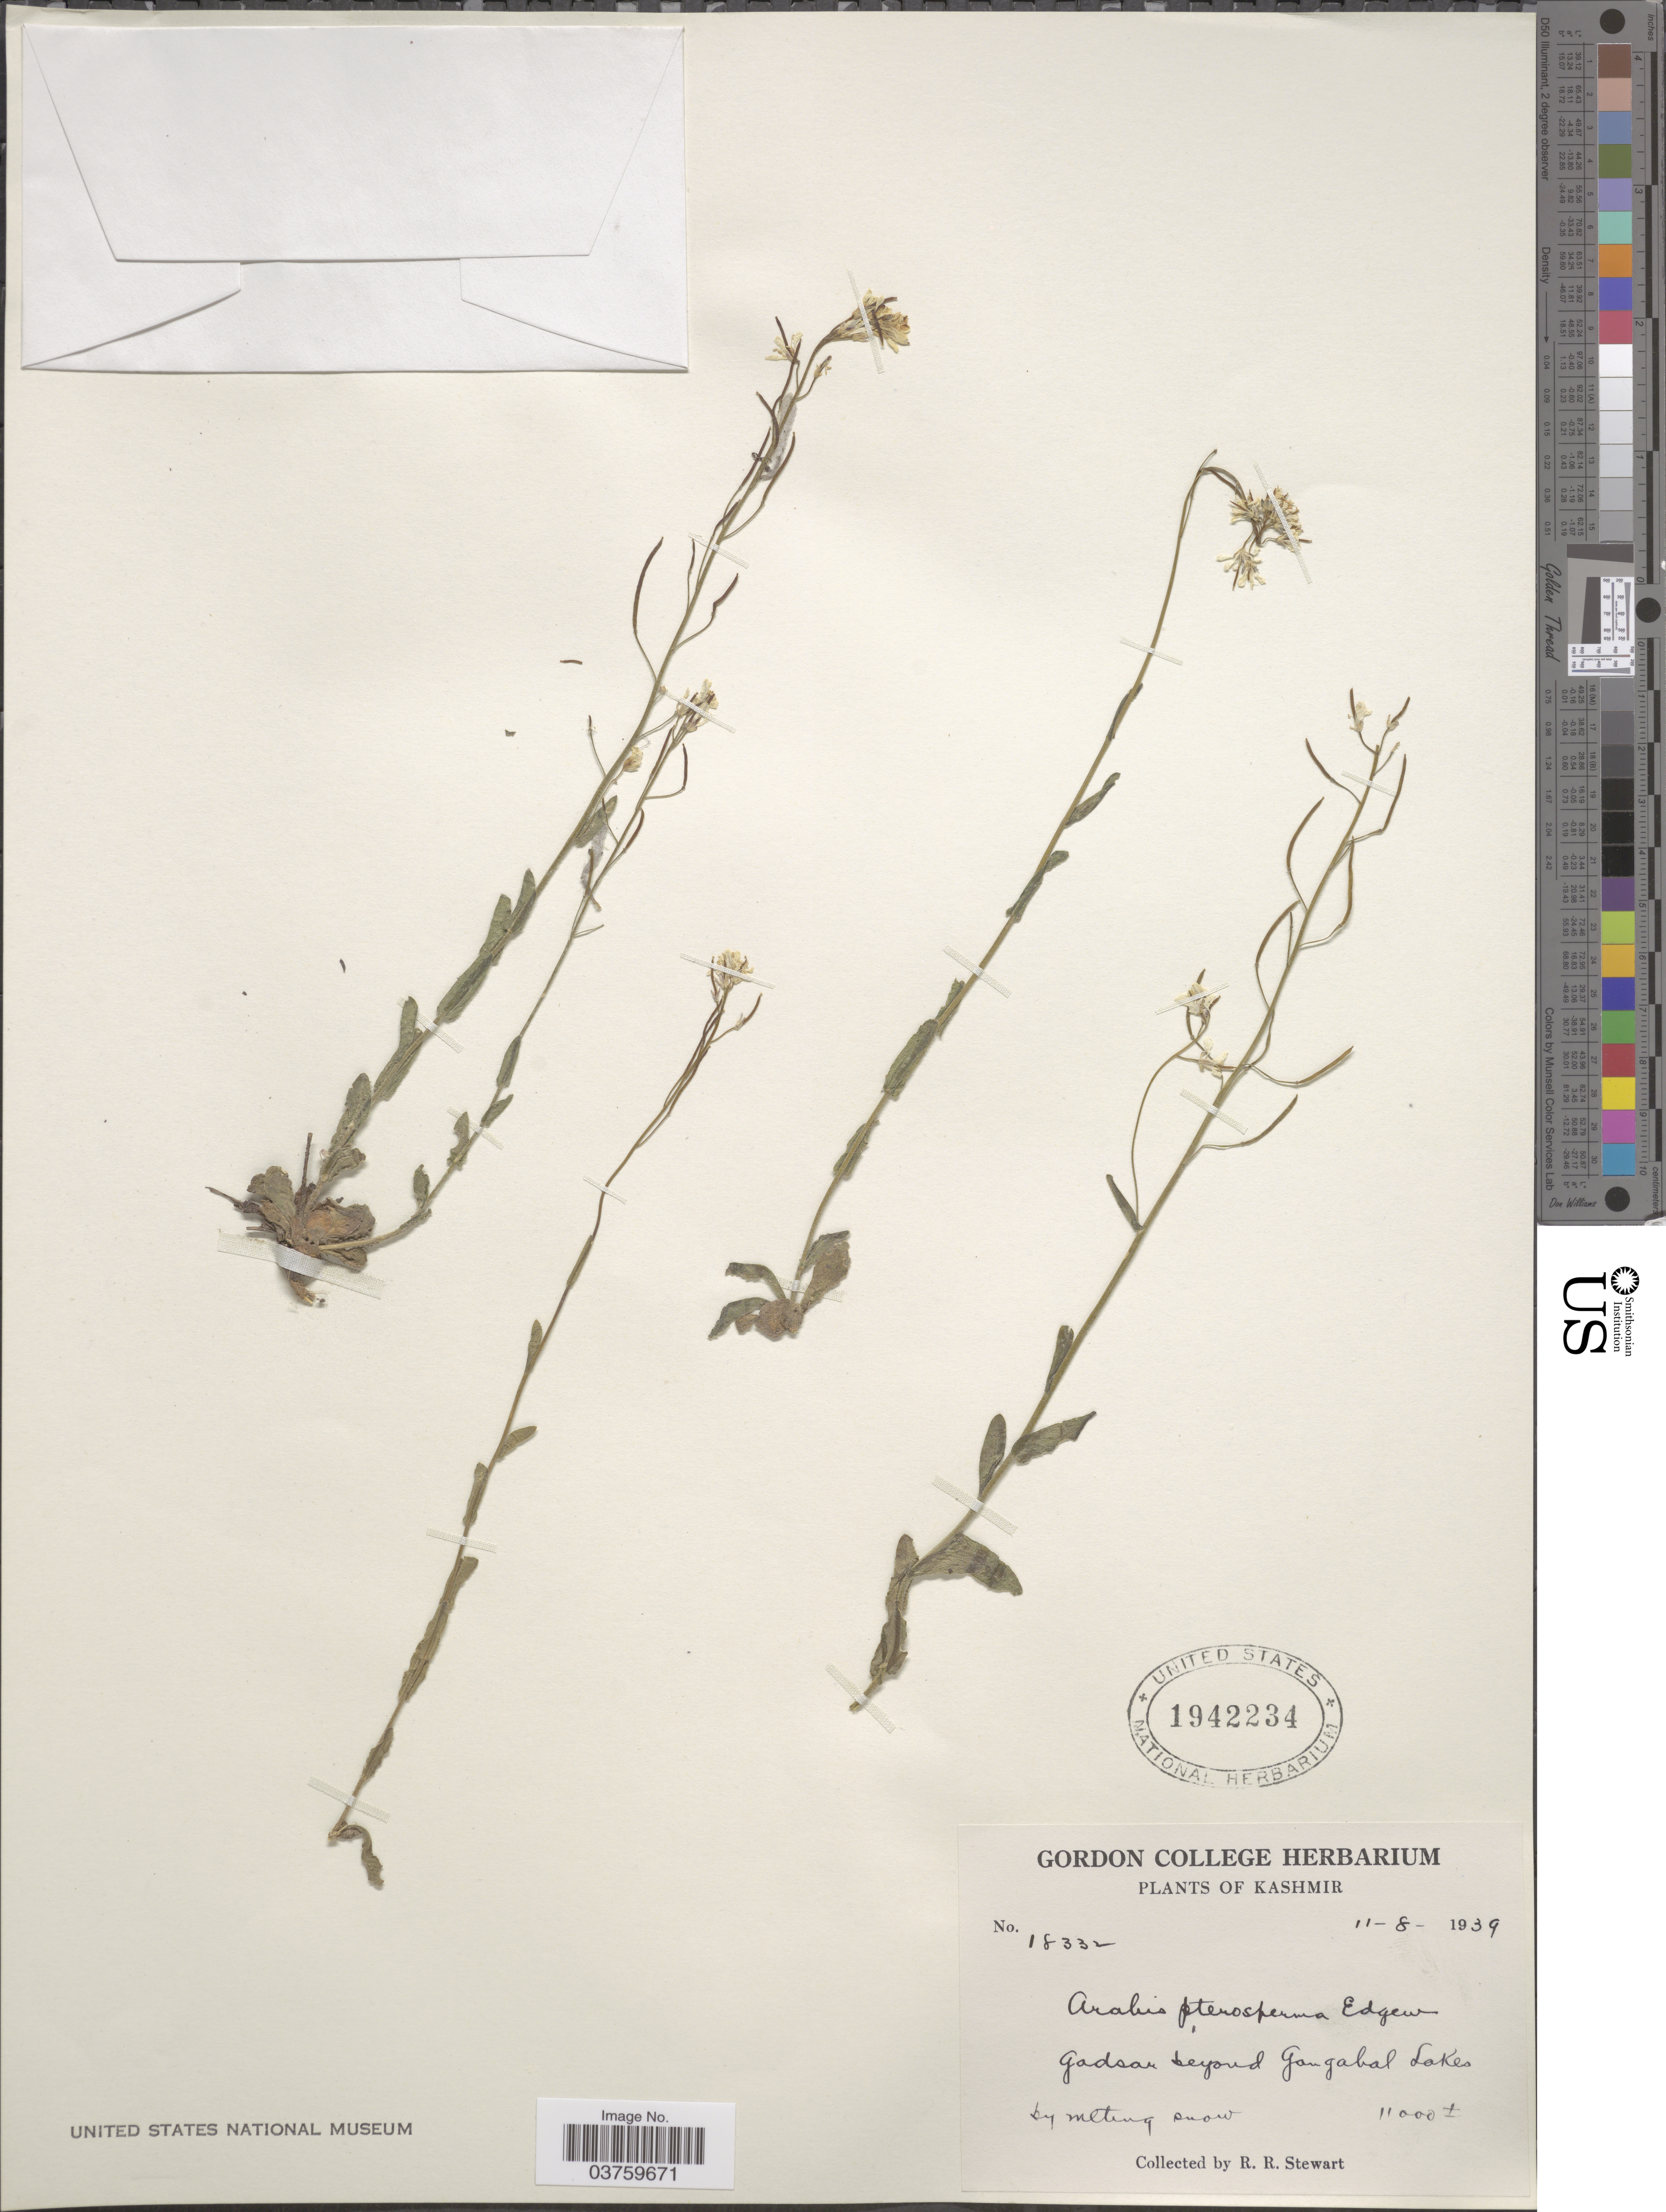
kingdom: Plantae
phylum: Tracheophyta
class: Magnoliopsida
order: Brassicales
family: Brassicaceae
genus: Arabis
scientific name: Arabis pterosperma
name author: Edgew.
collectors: R. Stewart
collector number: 18332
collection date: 1939-08-11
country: India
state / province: Jammu and Kashmir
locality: Kashmir. Gadsar beyond Gangabal Lakes.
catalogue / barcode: US 1942234